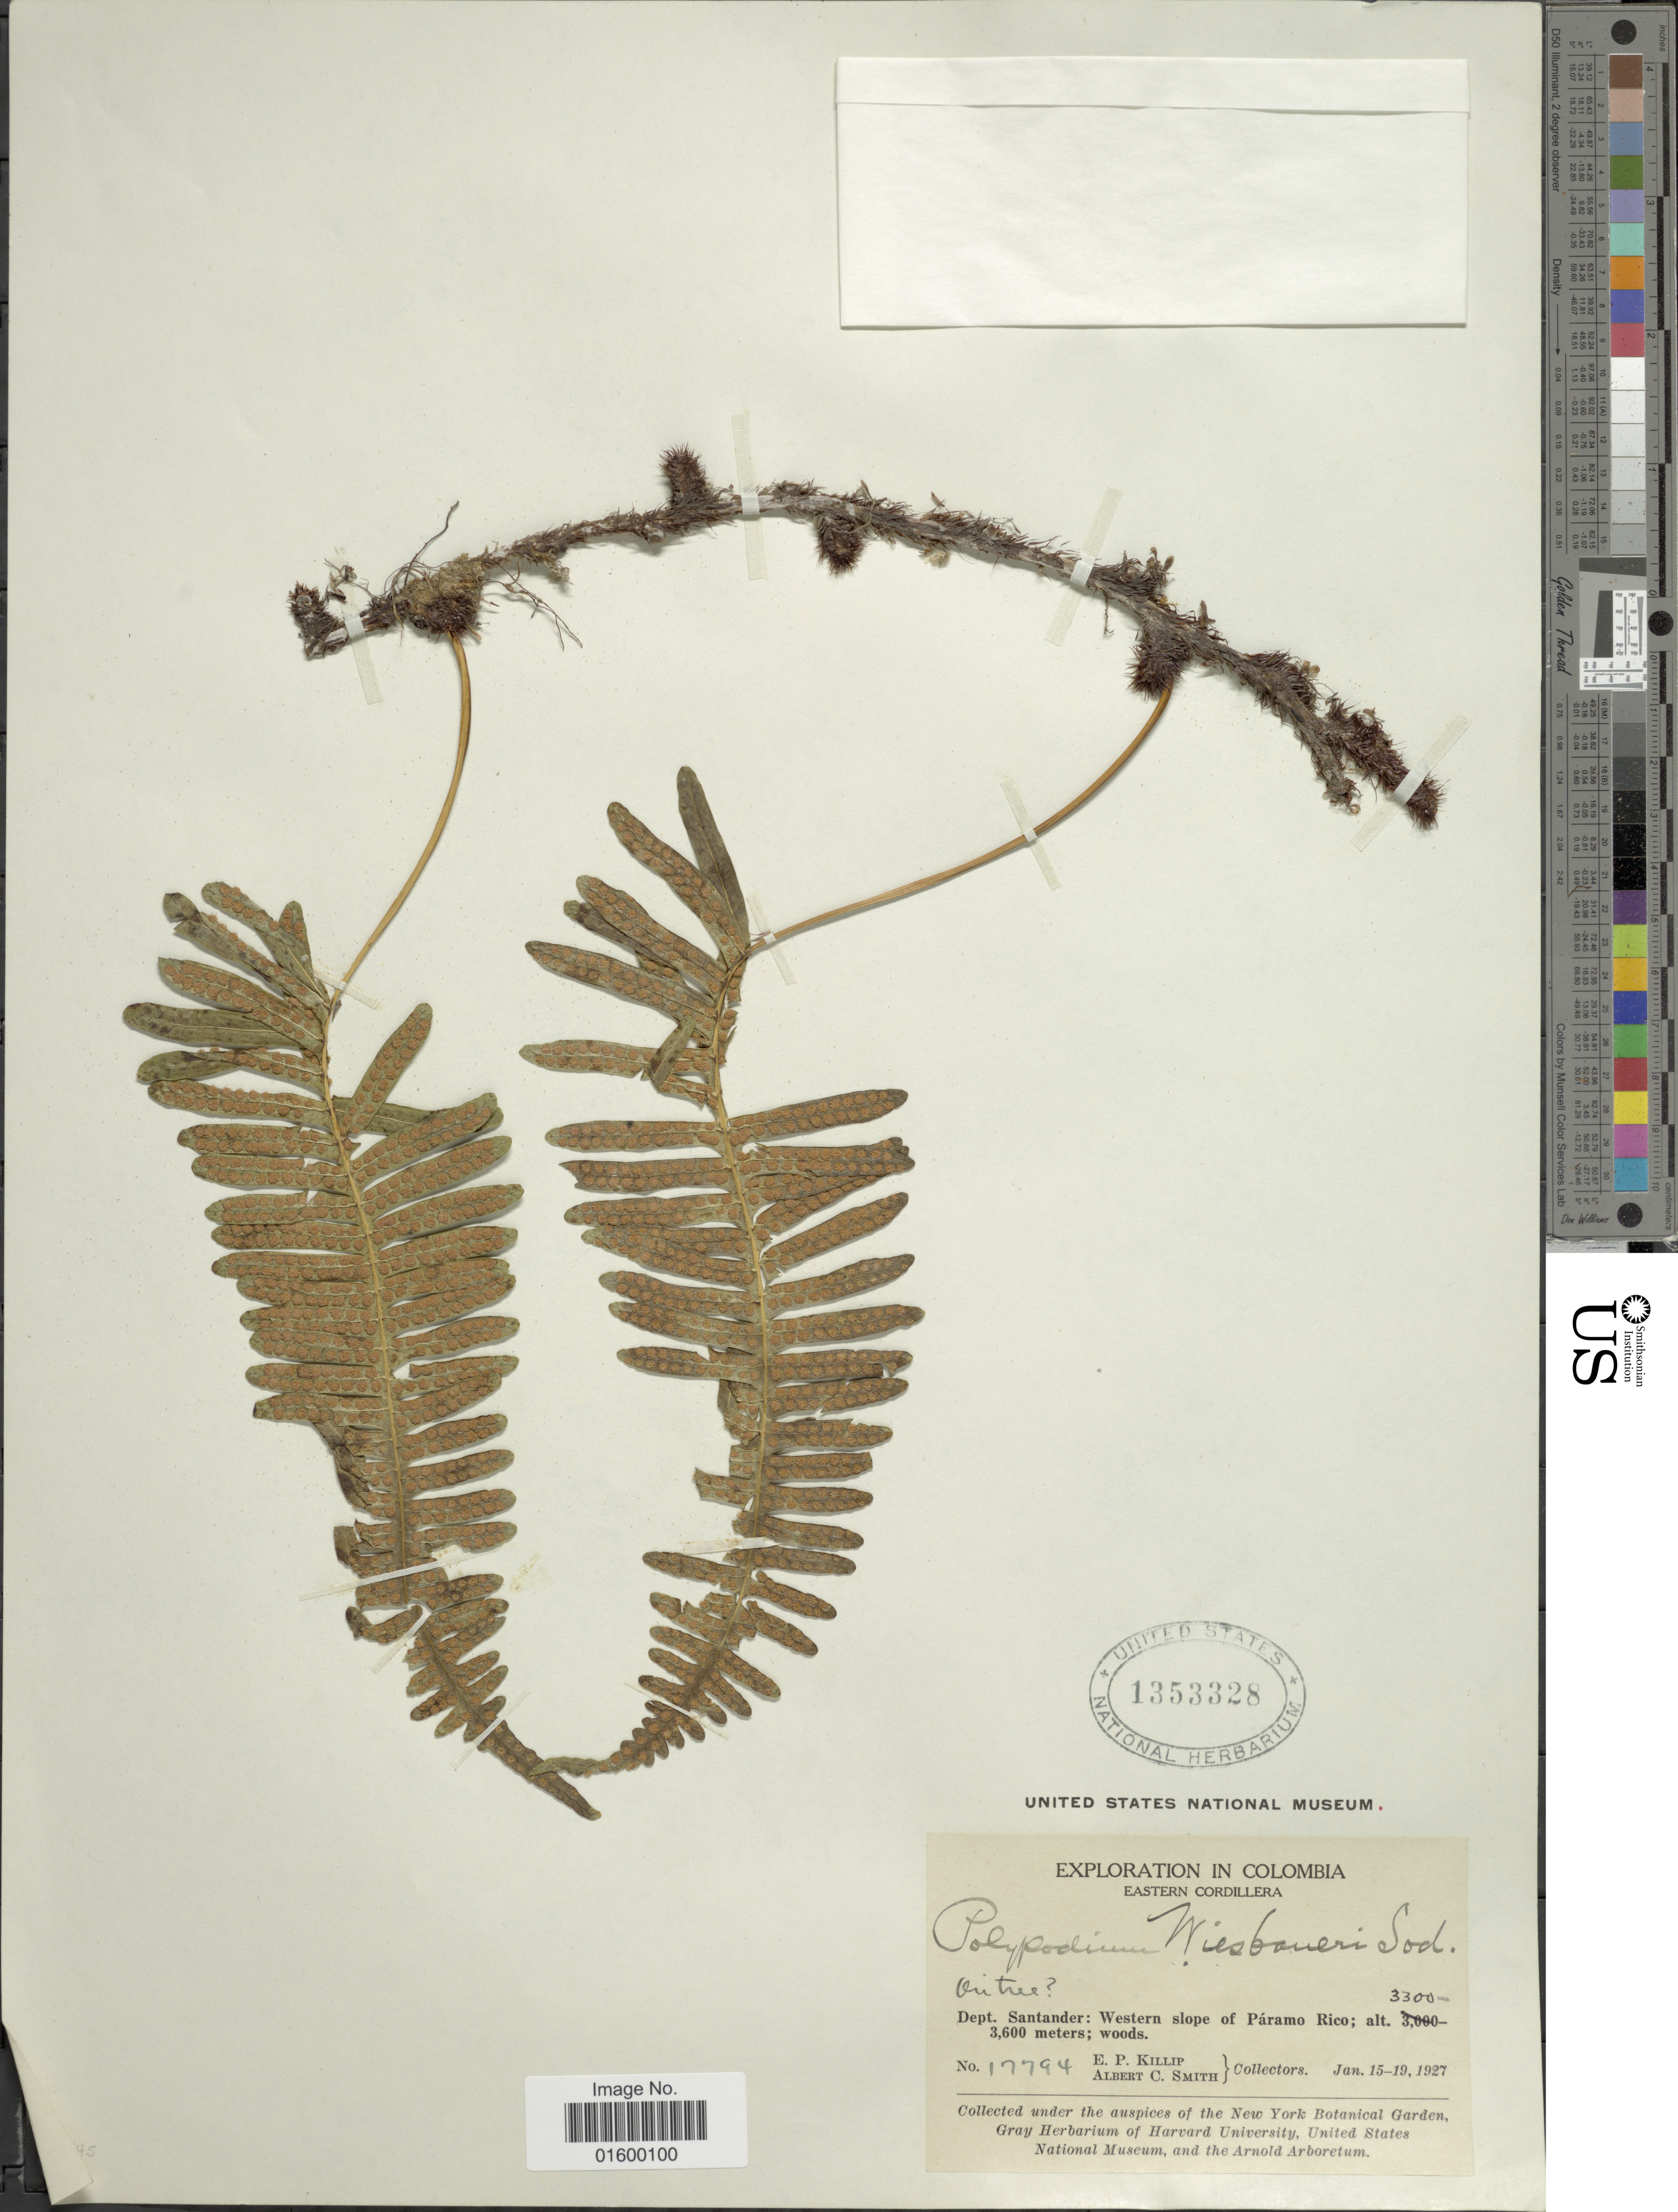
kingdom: Plantae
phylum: Tracheophyta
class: Polypodiopsida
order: Polypodiales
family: Polypodiaceae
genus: Pleopeltis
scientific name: Pleopeltis wiesbaurii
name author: (Sodiro) Lellinger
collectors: E. P. Killip & A. C. Smith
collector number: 17794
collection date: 1927-01-15/1927-01-19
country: Colombia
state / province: Santander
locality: Eastern Cordillera, Dept. Santander, western slope of Paramo Rico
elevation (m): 3300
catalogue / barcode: US 1353328